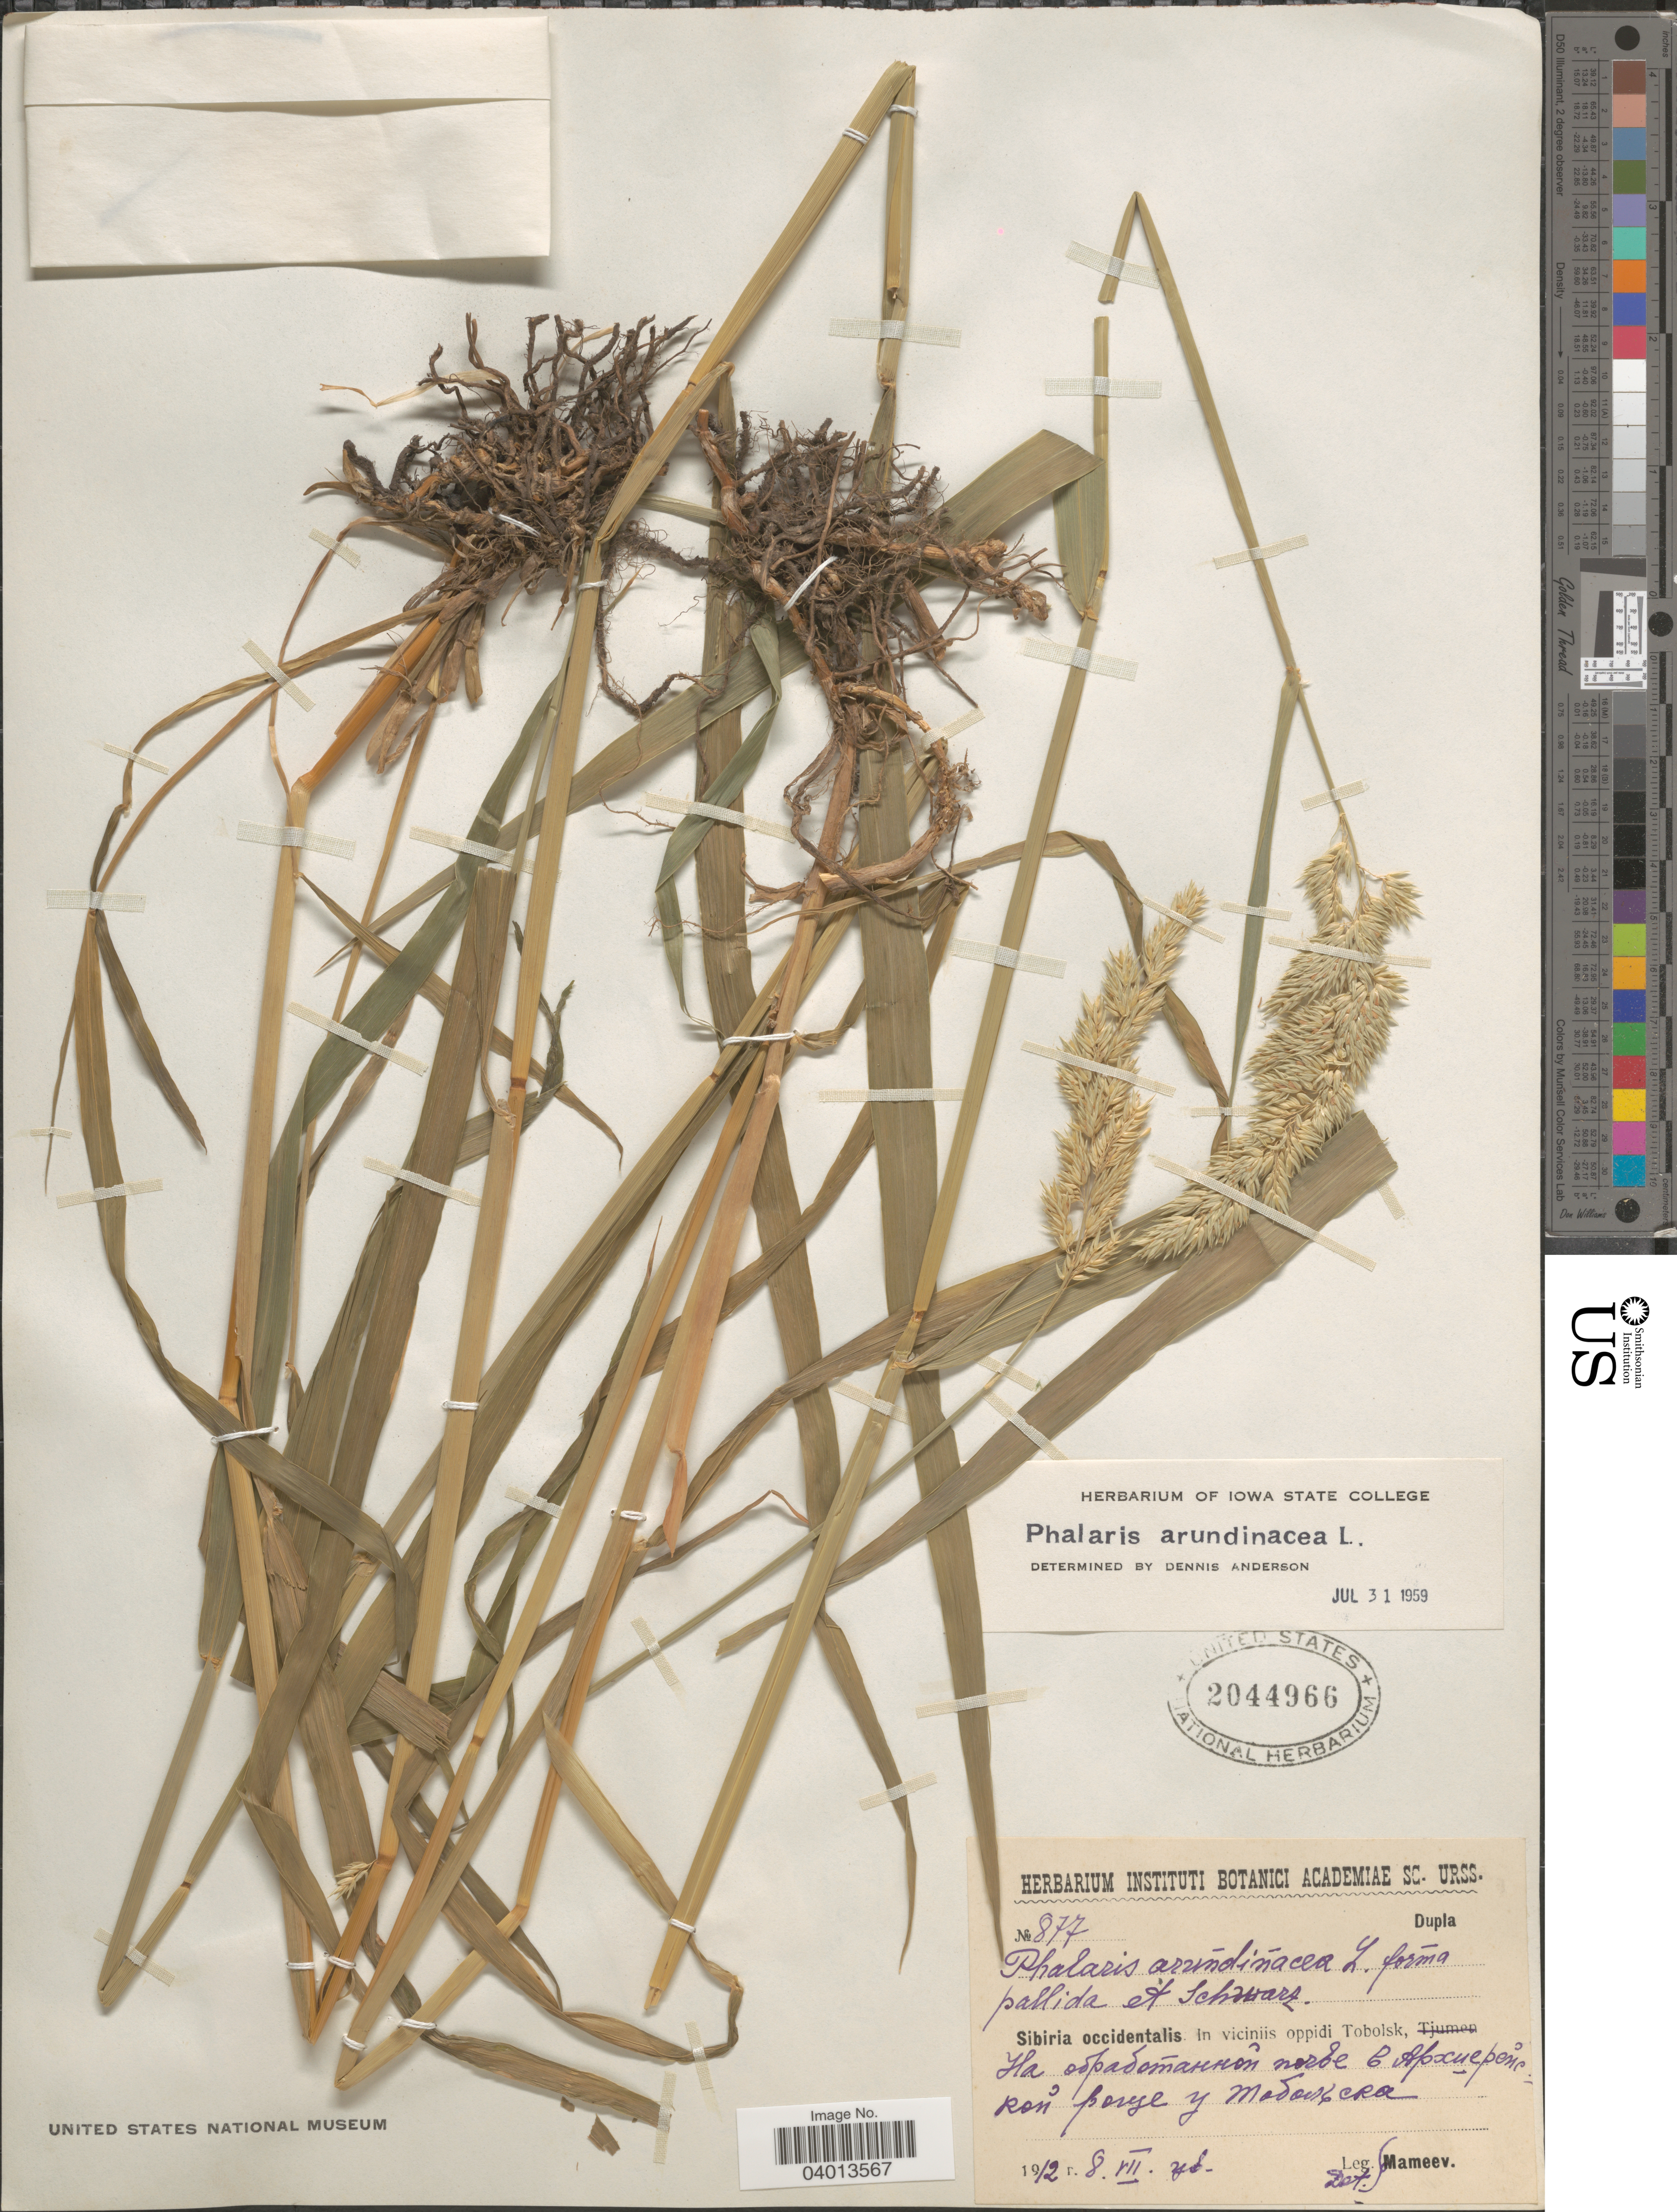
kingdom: Plantae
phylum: Tracheophyta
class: Liliopsida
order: Poales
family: Poaceae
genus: Phalaris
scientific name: Phalaris arundinacea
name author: L.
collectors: Mameev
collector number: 877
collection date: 1912-07-08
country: Russian Federation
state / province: Tyumen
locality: Sibiria occidentalis. In viciniis oppidi Tobolsk, X.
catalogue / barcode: US 2044966